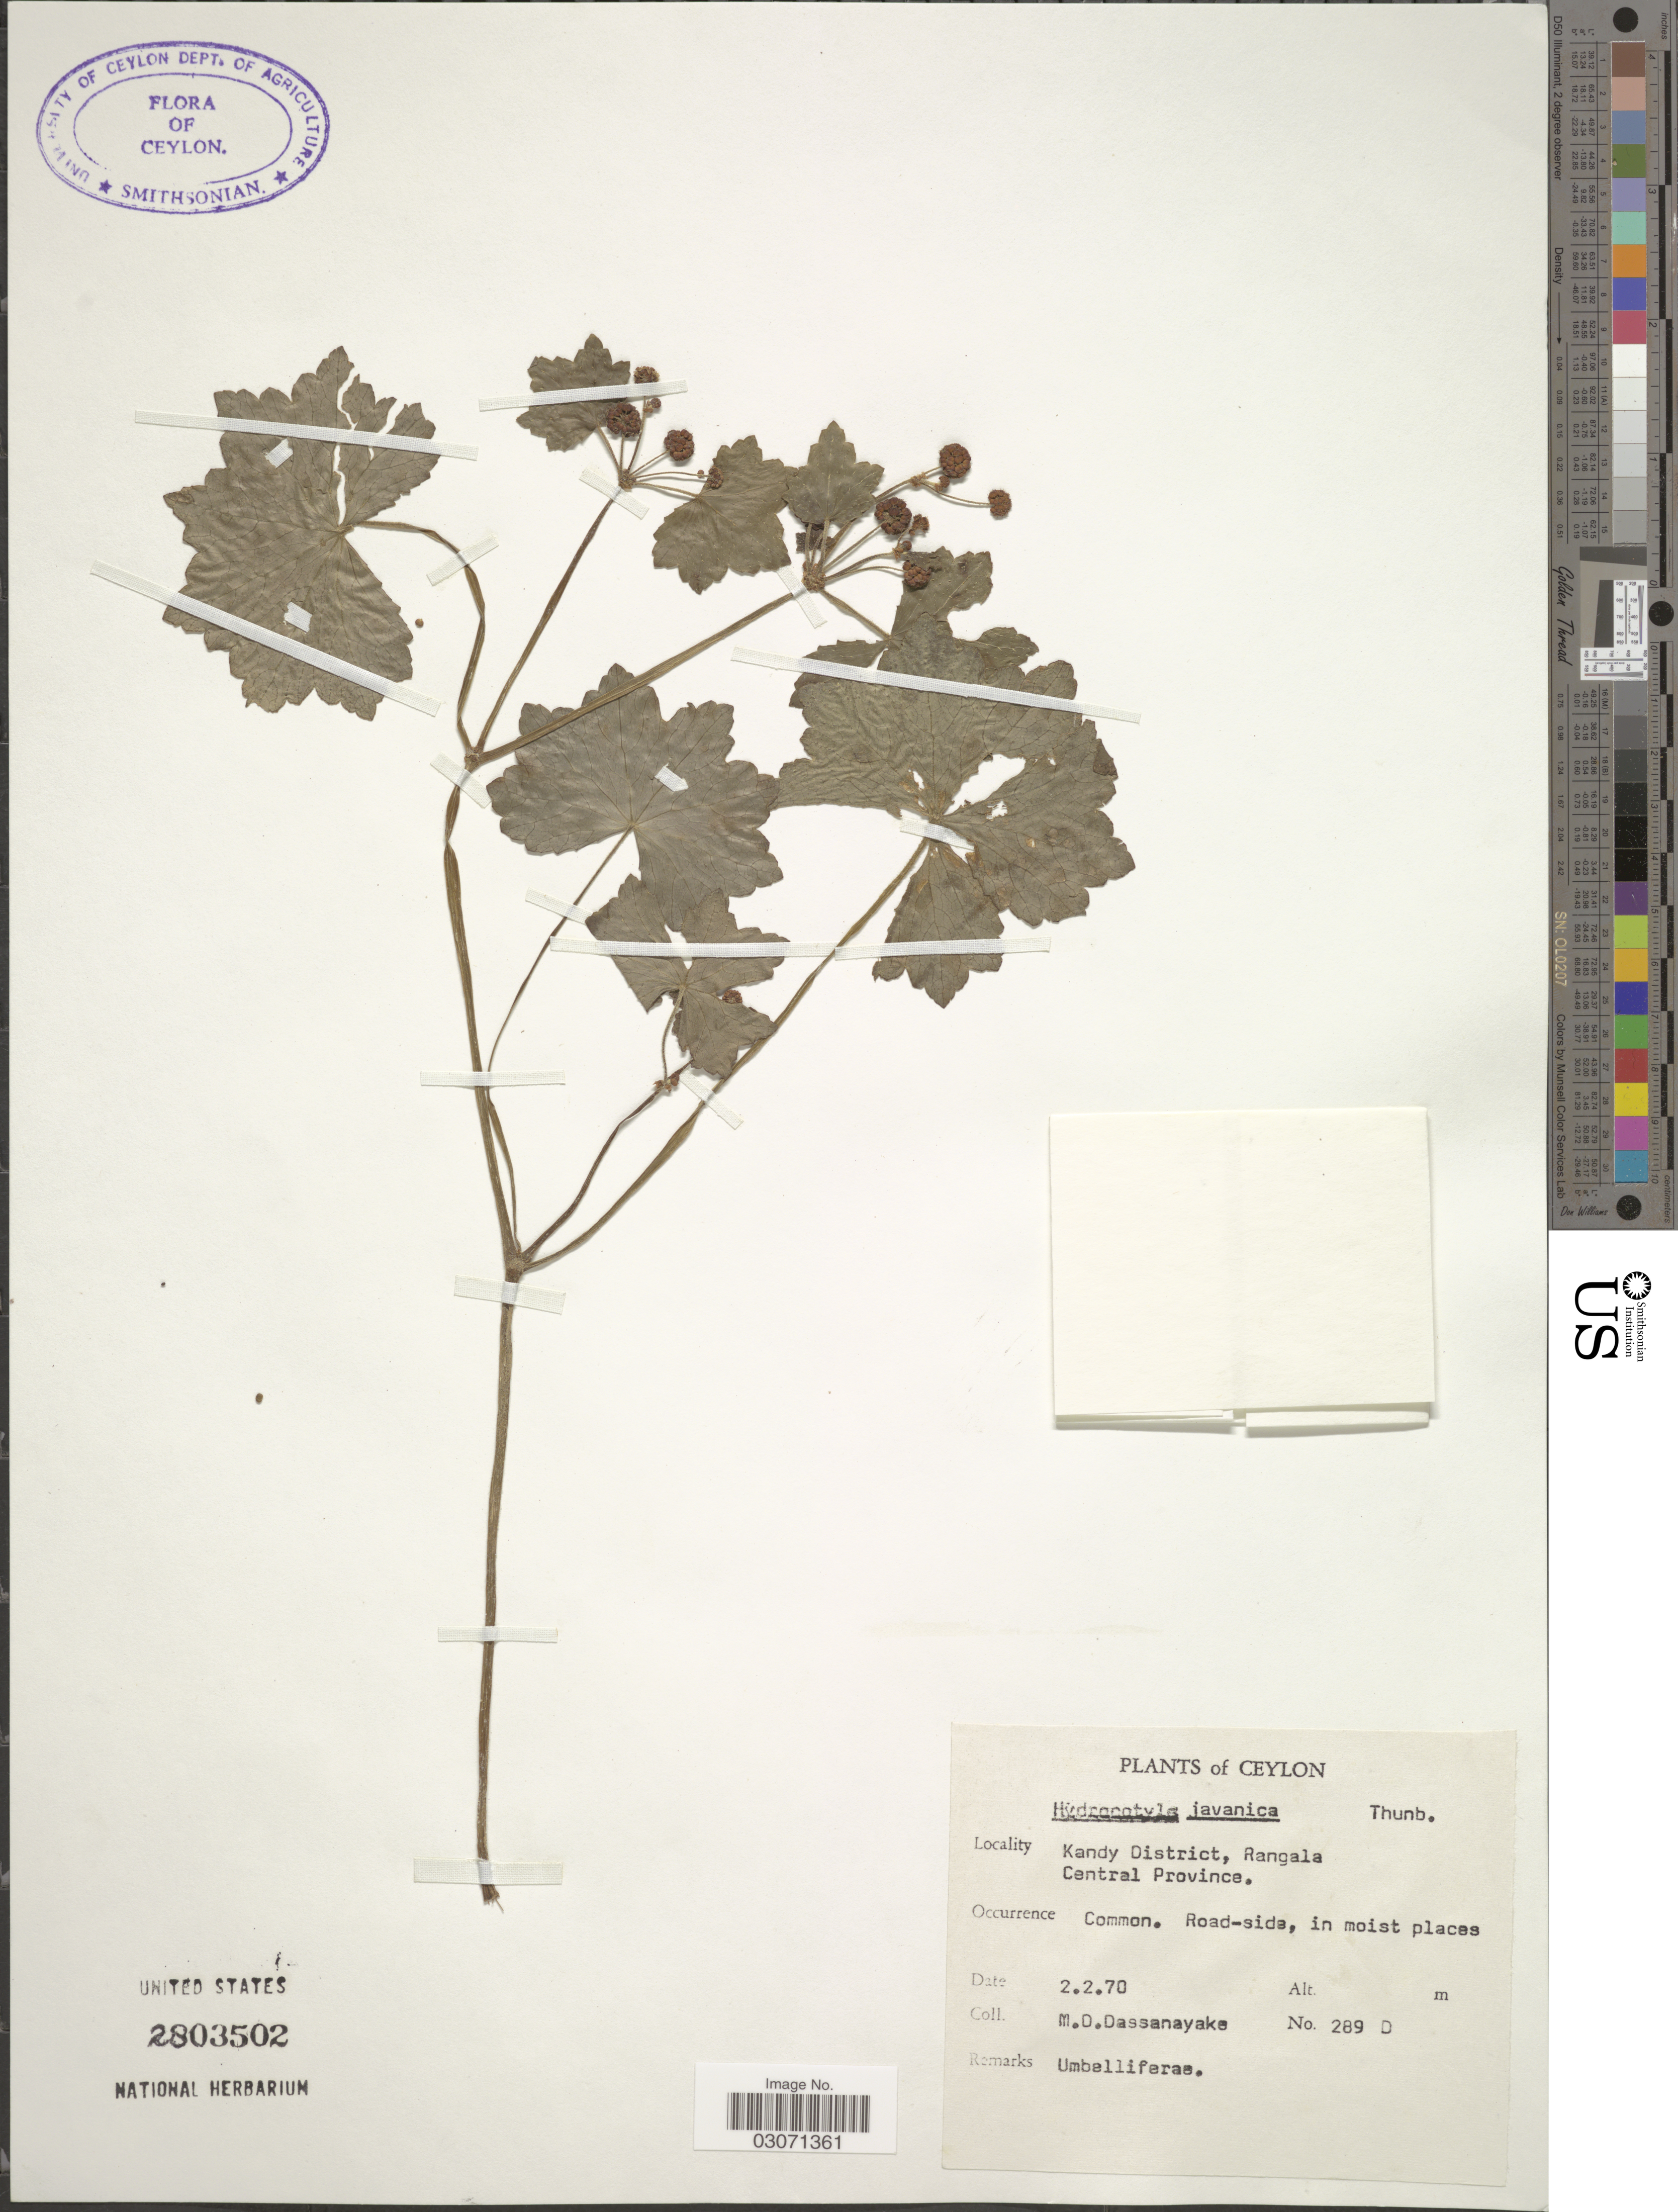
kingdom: Plantae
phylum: Tracheophyta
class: Magnoliopsida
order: Apiales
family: Araliaceae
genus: Hydrocotyle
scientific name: Hydrocotyle javanica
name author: Thunb.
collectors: M. D. Dassanayake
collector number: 289D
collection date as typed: Transcribed d/m/y: 2/2/70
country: Sri Lanka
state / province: Central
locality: Ceylon. Kandy District, Rangala.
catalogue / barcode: US 2803502